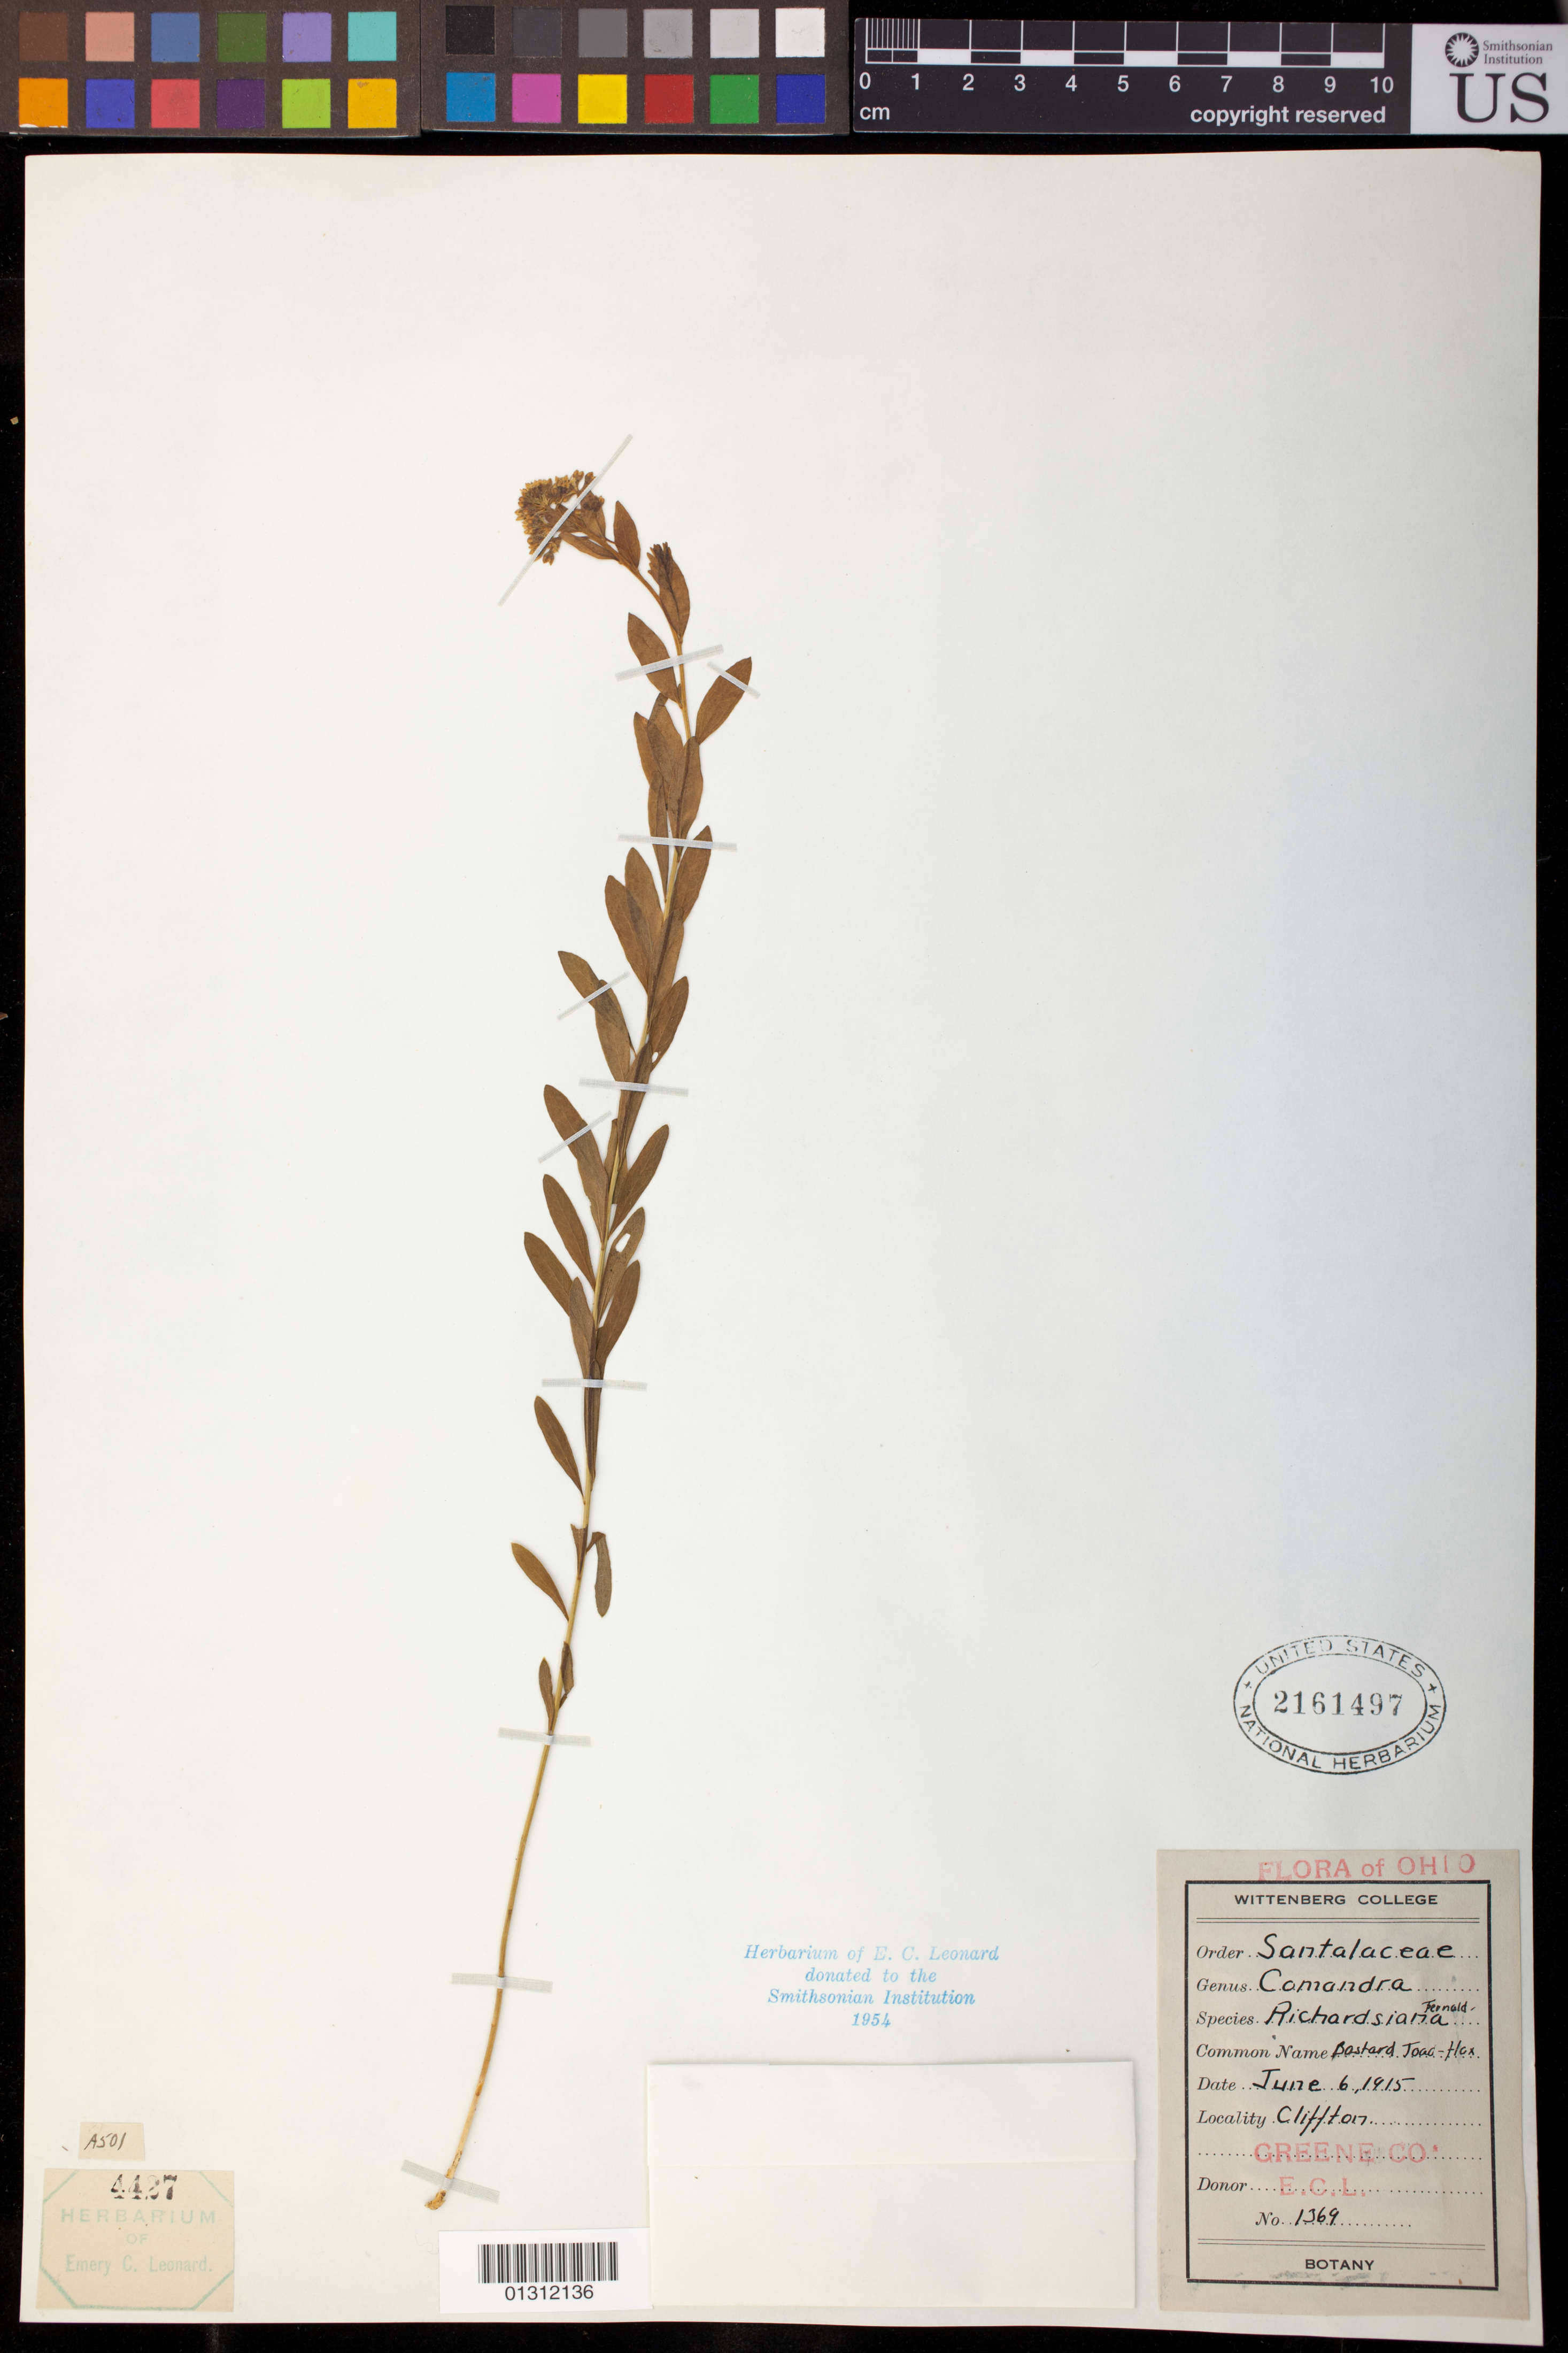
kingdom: Plantae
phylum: Tracheophyta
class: Magnoliopsida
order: Santalales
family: Comandraceae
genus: Comandra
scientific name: Comandra richardsiana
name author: Fernald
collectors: E. C. Leonard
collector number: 1369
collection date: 1915-06-06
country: United States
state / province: Ohio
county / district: Greene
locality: Cliffton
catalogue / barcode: US 2161497